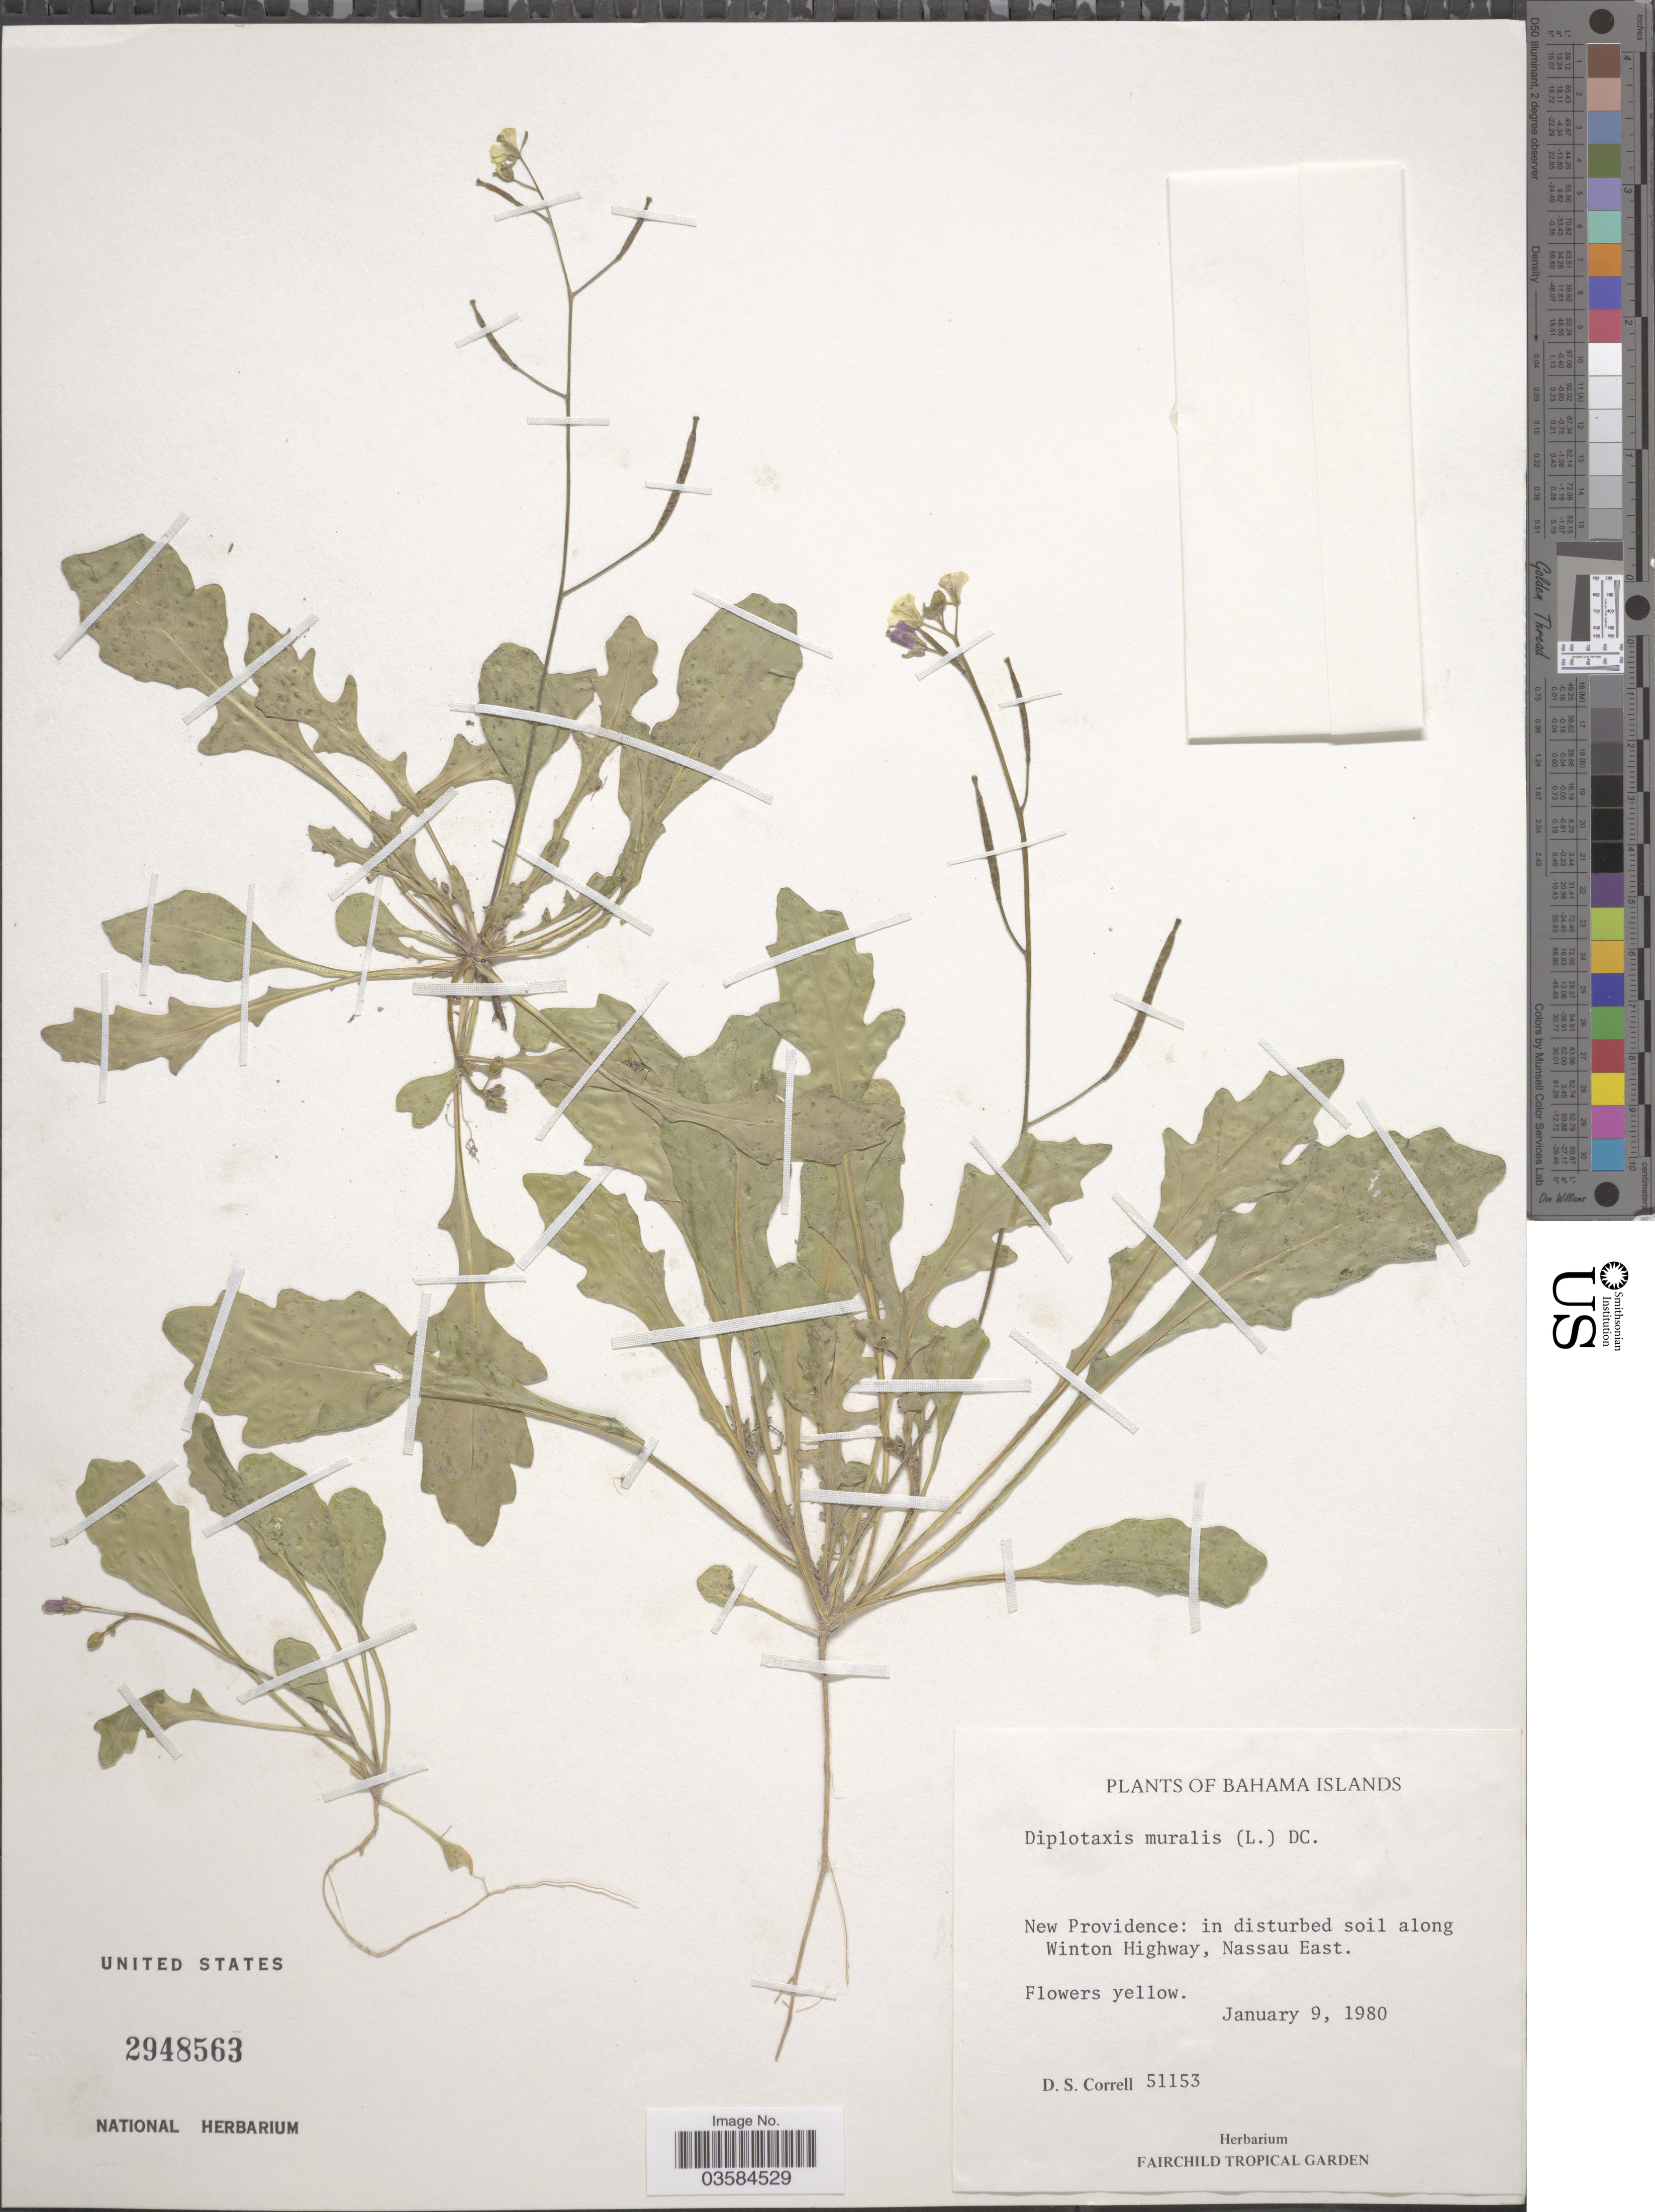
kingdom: Plantae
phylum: Tracheophyta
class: Magnoliopsida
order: Brassicales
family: Brassicaceae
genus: Diplotaxis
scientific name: Diplotaxis muralis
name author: (L.) DC.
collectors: D. S. Correll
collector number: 51153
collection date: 1980-01-09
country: Bahamas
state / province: New Providence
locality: Bahama Islands. In disturbed soil along Winton Highway, Nassau East.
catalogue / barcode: US 2948563